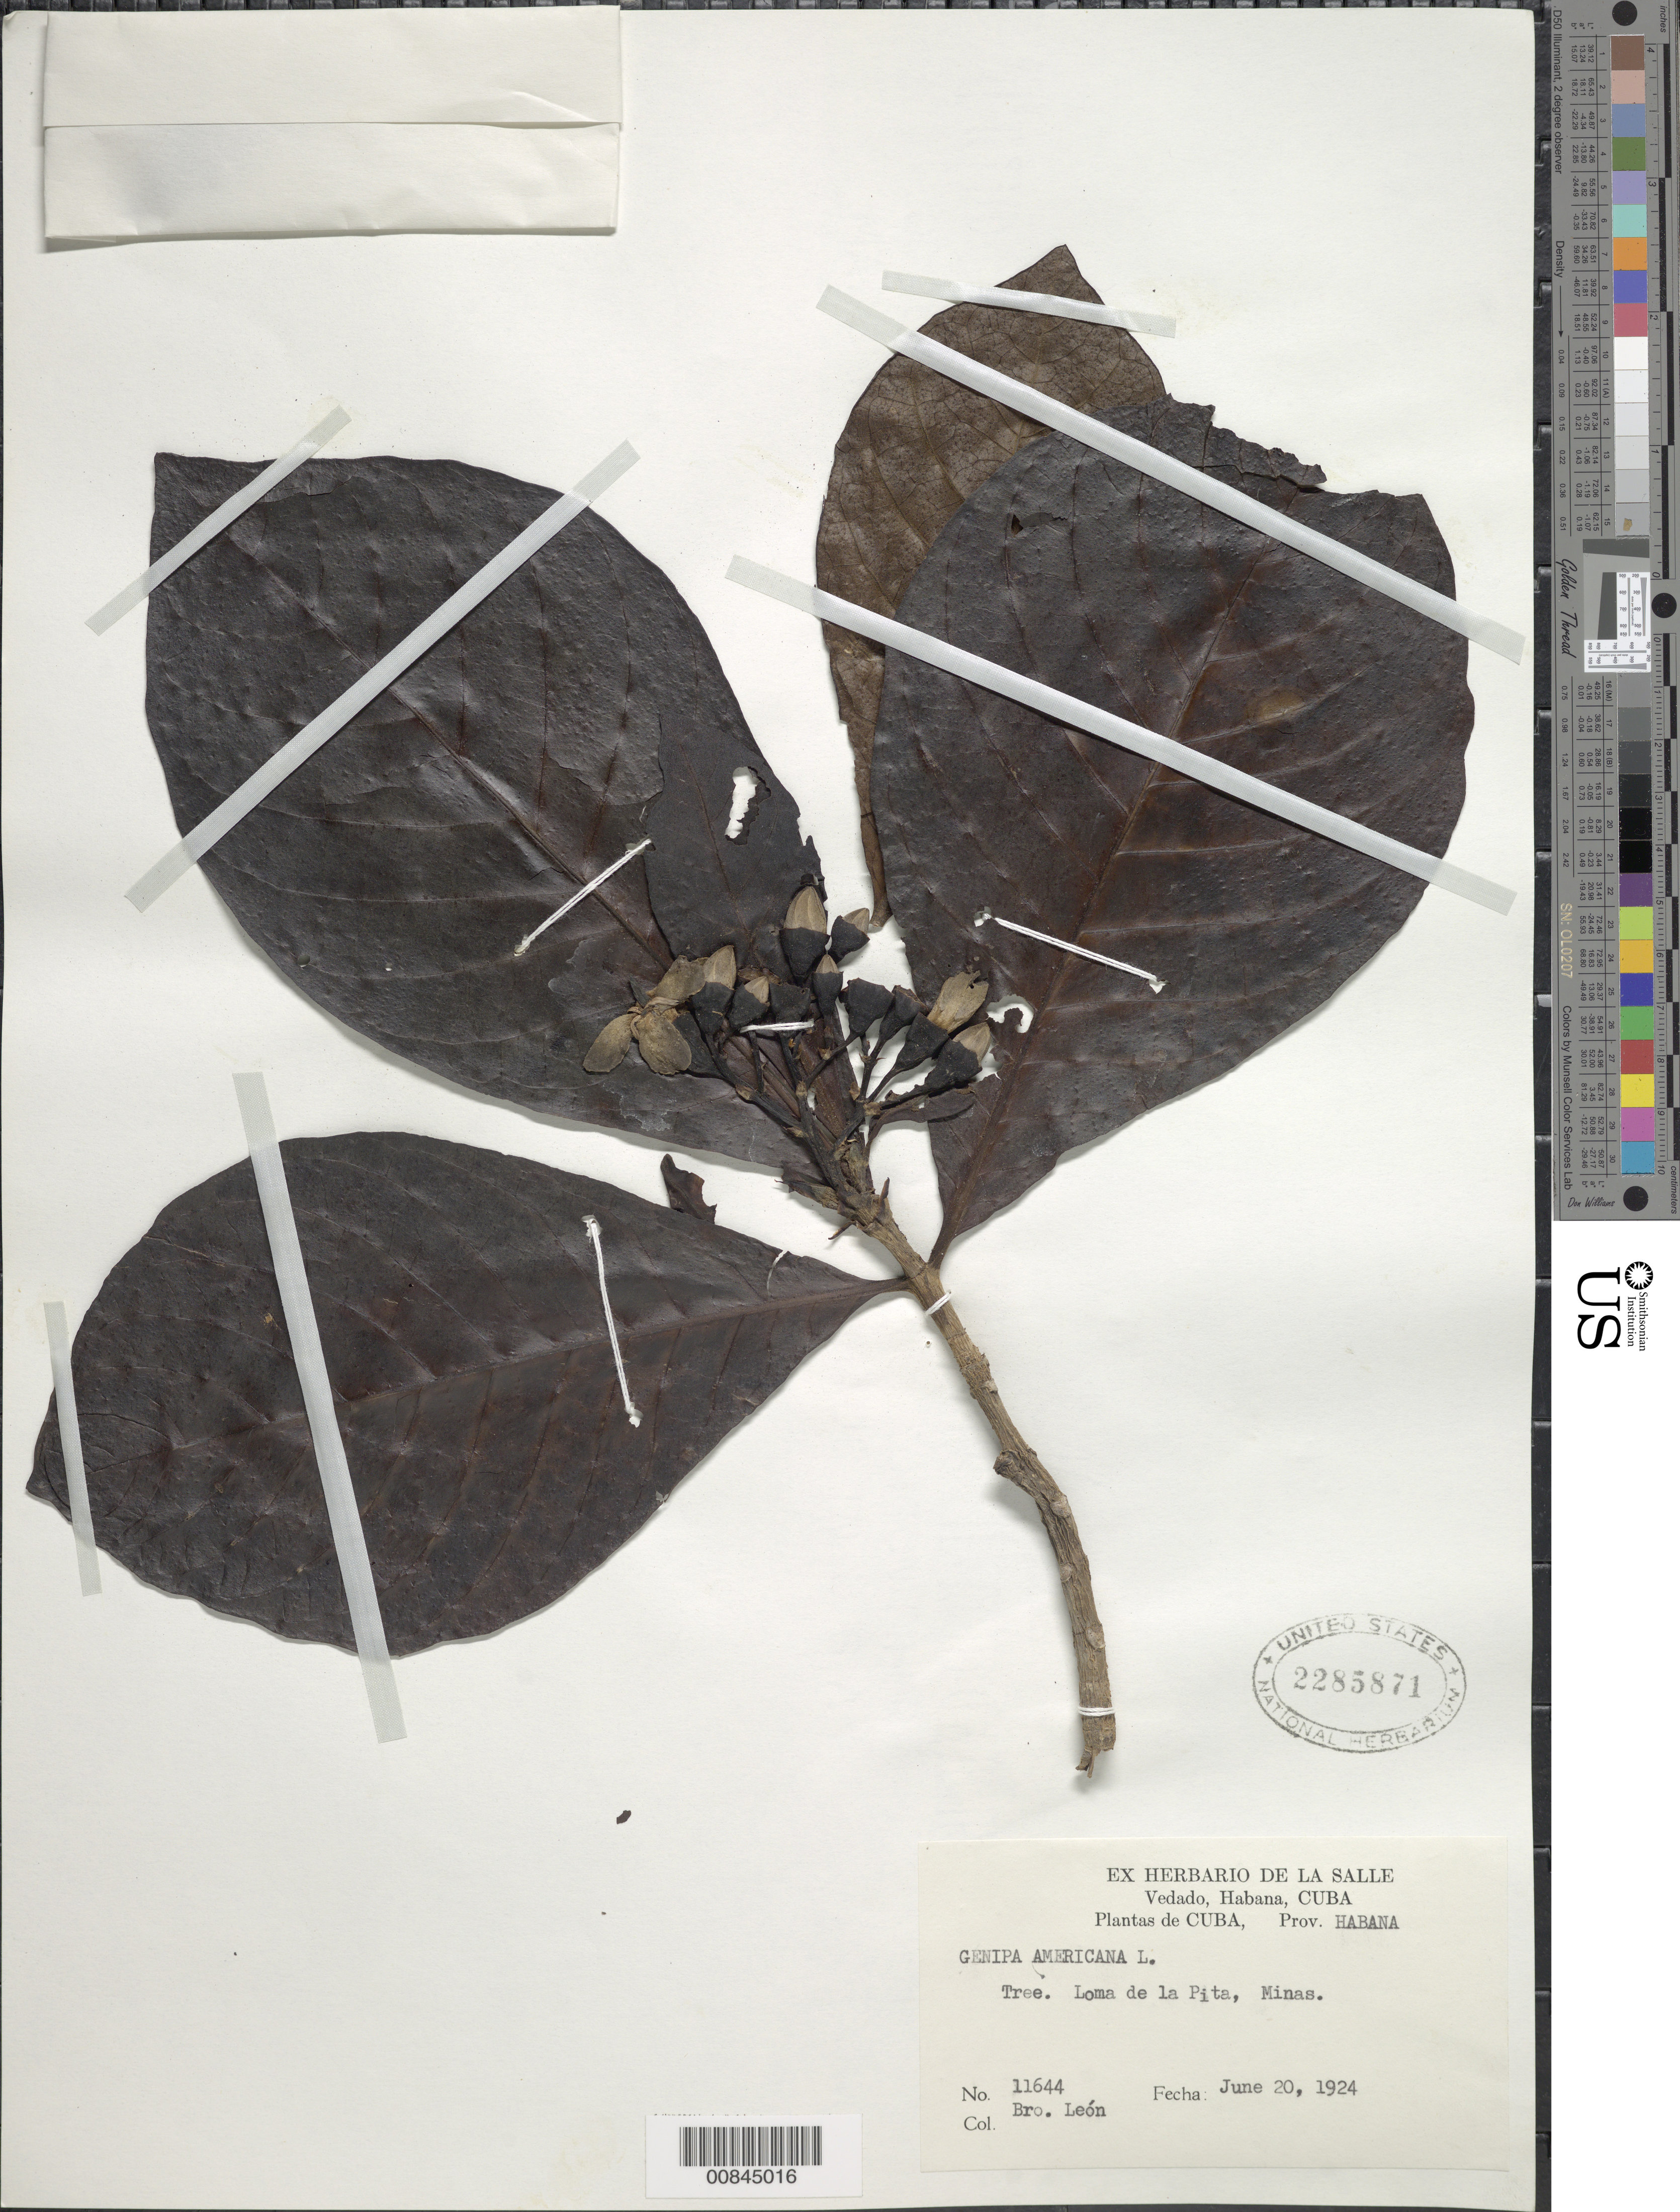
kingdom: Plantae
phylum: Tracheophyta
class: Magnoliopsida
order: Gentianales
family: Rubiaceae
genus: Genipa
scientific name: Genipa americana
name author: L.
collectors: Bro. León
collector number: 11644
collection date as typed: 20 Jun 1924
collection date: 1924-06-20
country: Cuba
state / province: La Habana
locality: Loma de la Pita, Minas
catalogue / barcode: US 2285871